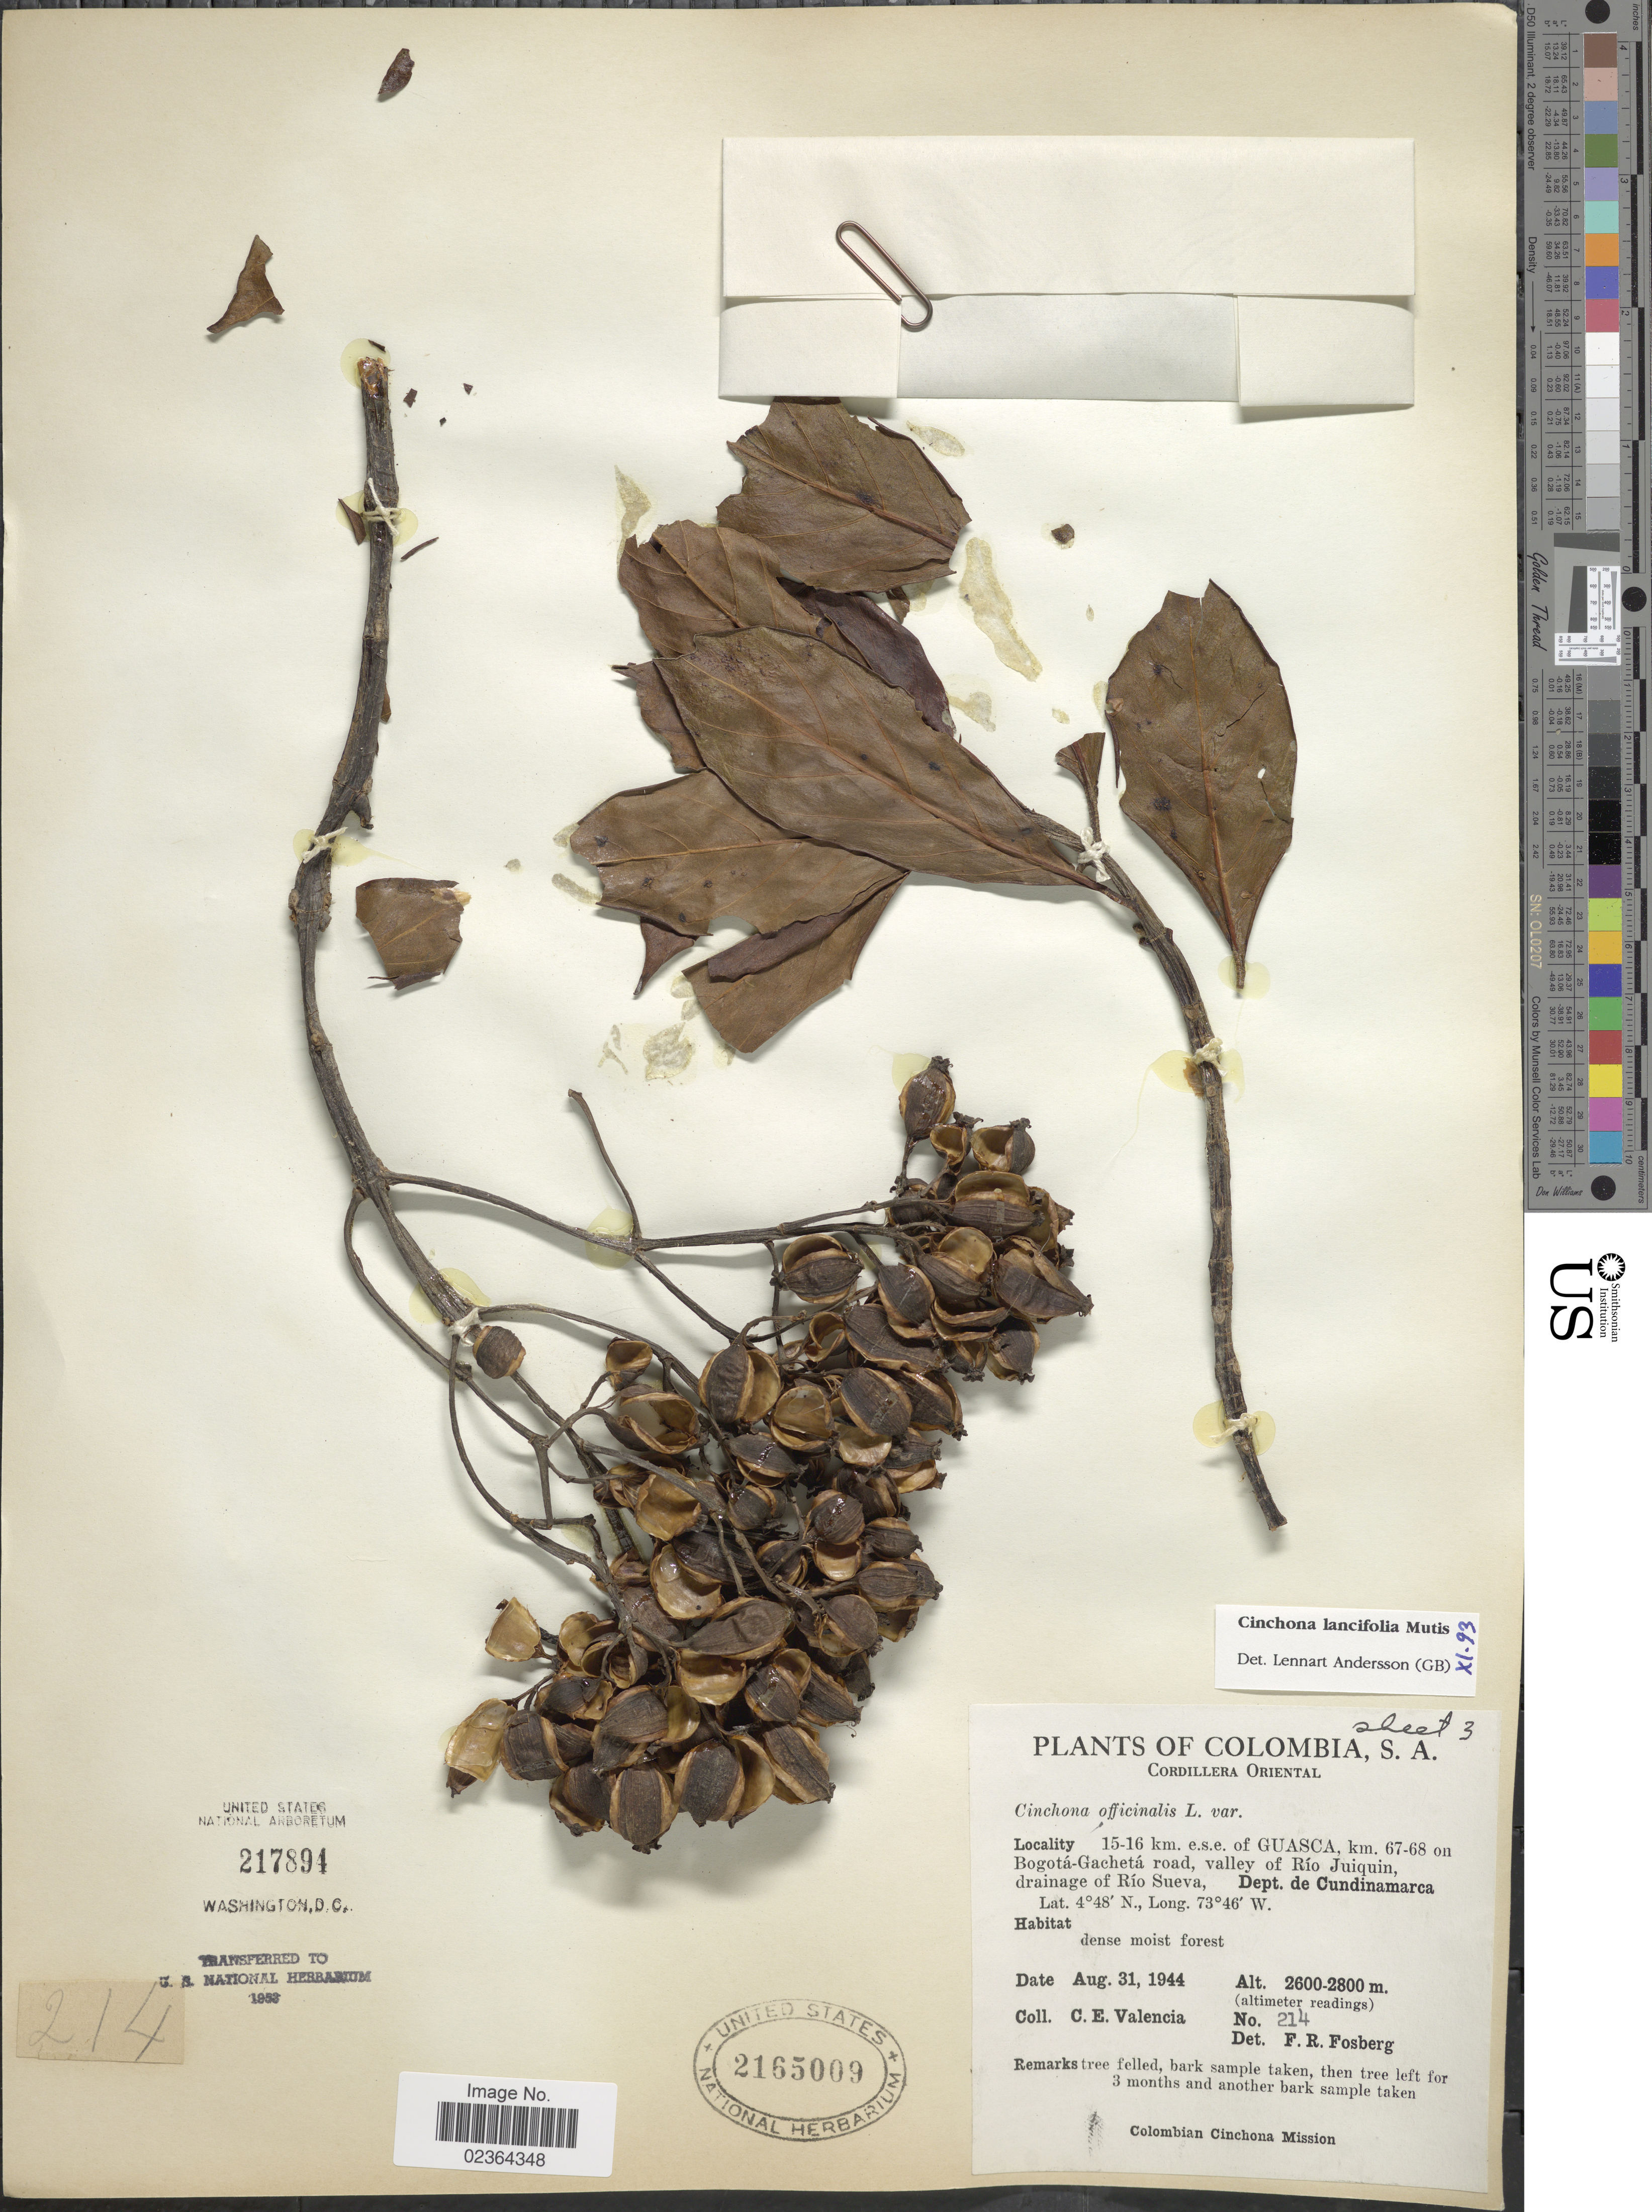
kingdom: Plantae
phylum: Tracheophyta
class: Magnoliopsida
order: Gentianales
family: Rubiaceae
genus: Cinchona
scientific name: Cinchona lancifolia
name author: Mutis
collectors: C. Valencia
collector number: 214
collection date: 1944-08-31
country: Colombia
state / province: Cundinamarca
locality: Cordillera Oriental, 15-16 km. e.s.e. of Guasca, km. 67-68 on Bogota-Gacheta road, valley of Rio Juiquin, drainage of Rio Sueva, Dept. de Cundinamarca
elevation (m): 2600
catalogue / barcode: US 2165009